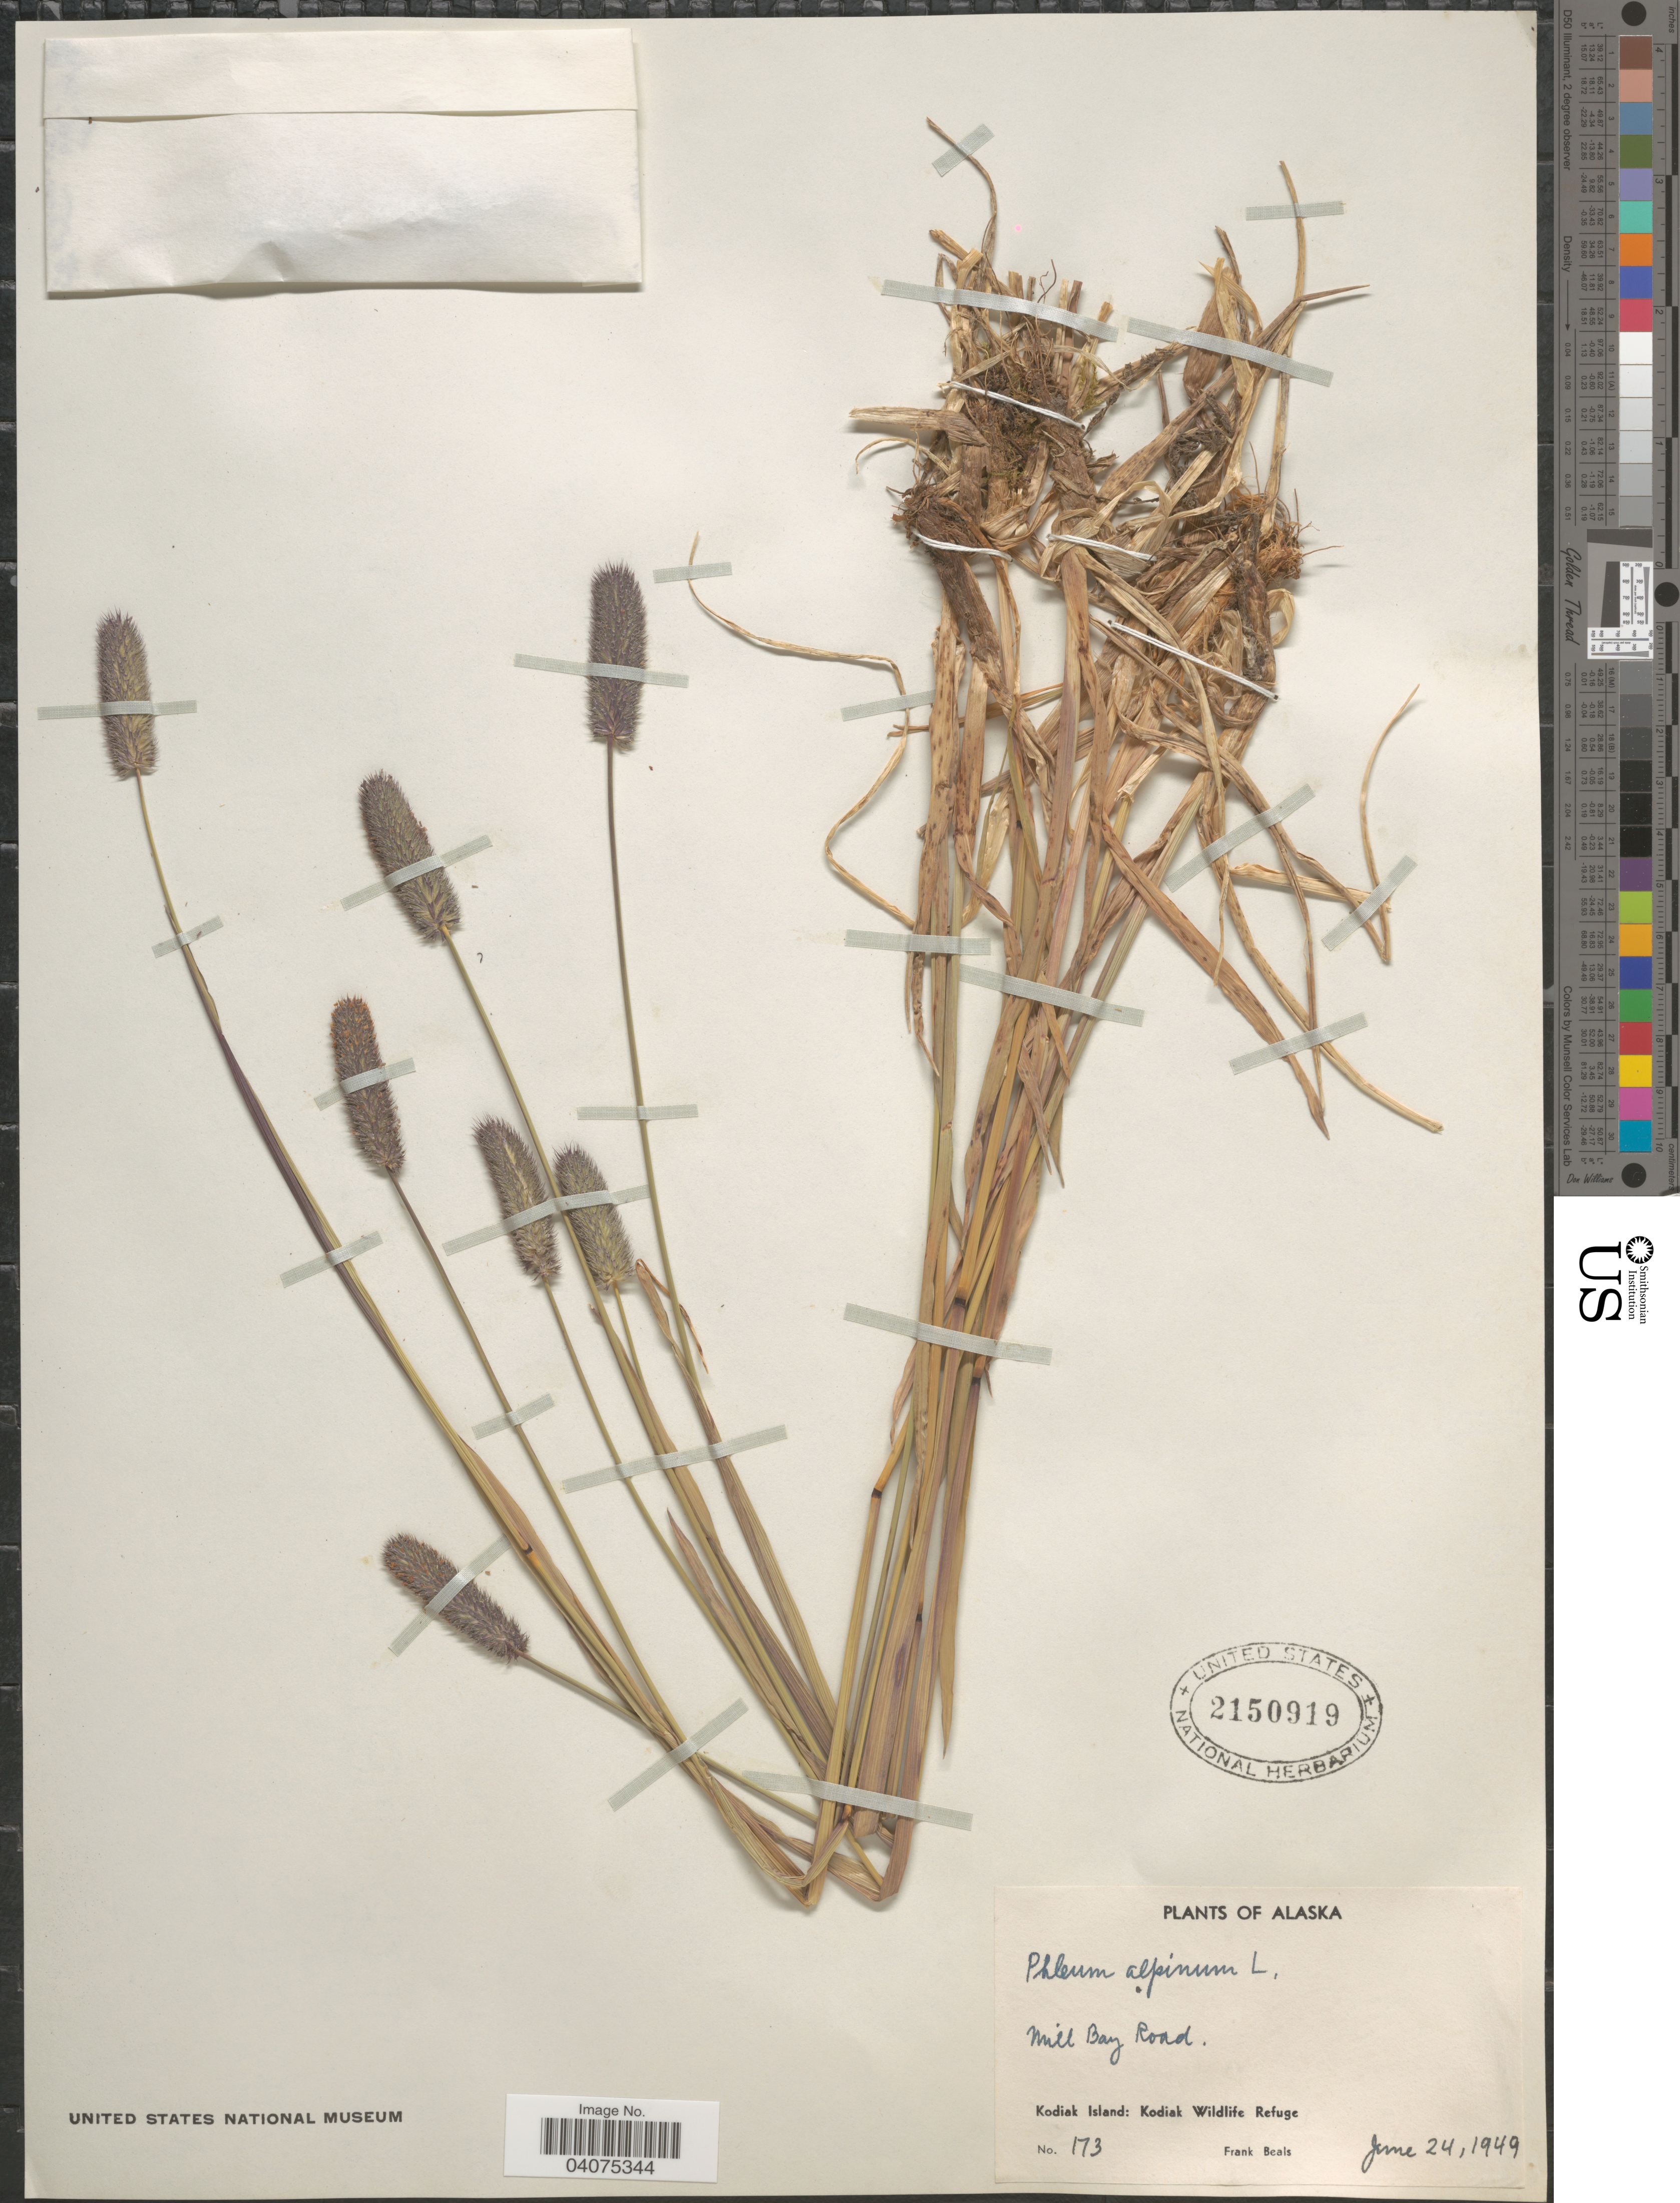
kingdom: Plantae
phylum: Tracheophyta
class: Liliopsida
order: Poales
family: Poaceae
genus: Phleum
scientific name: Phleum alpinum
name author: L.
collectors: F. Beals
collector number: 173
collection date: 1949-06-24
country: United States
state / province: Alaska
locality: Mill Bay Road. Kodiak Island: Kodiak Wildlife Refuge.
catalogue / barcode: US 2150919